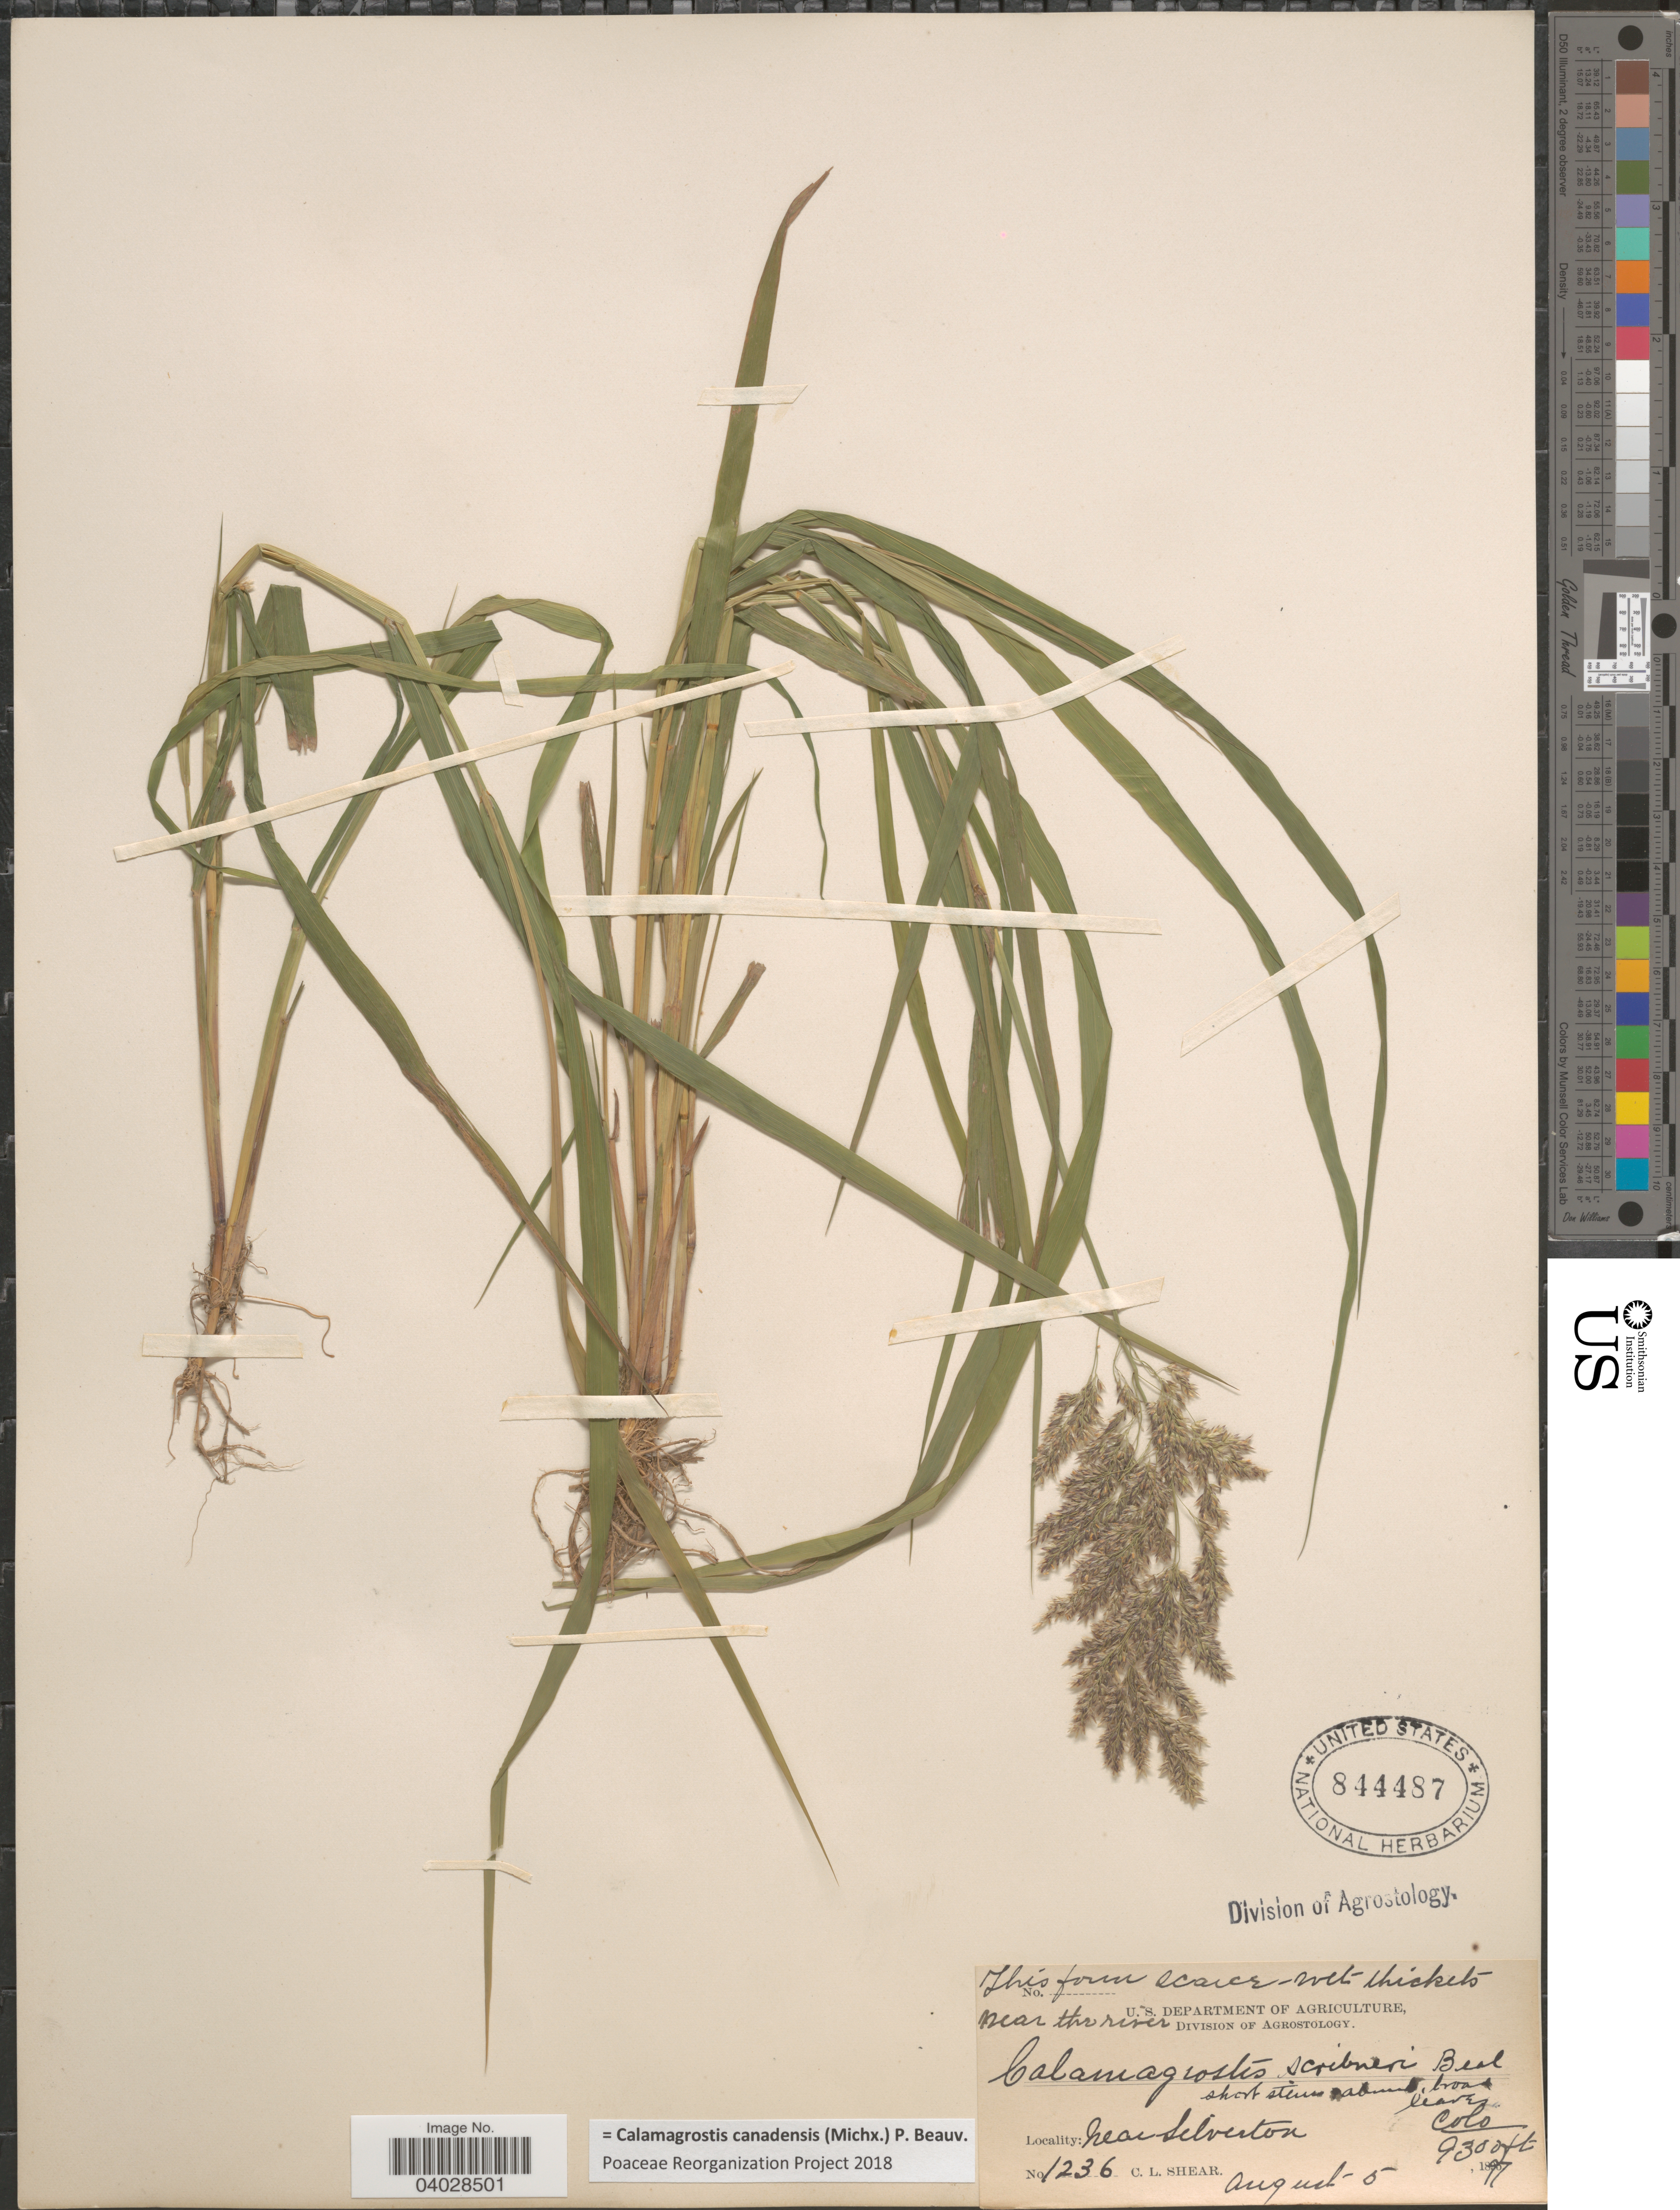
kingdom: Plantae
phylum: Tracheophyta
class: Liliopsida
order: Poales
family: Poaceae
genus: Calamagrostis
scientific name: Calamagrostis canadensis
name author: (Michx.) P. Beauv.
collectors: C. L. Shear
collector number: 1236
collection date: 1897-08-05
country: United States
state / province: Colorado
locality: Near Silverton.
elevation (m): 2835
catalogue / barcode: US 844487